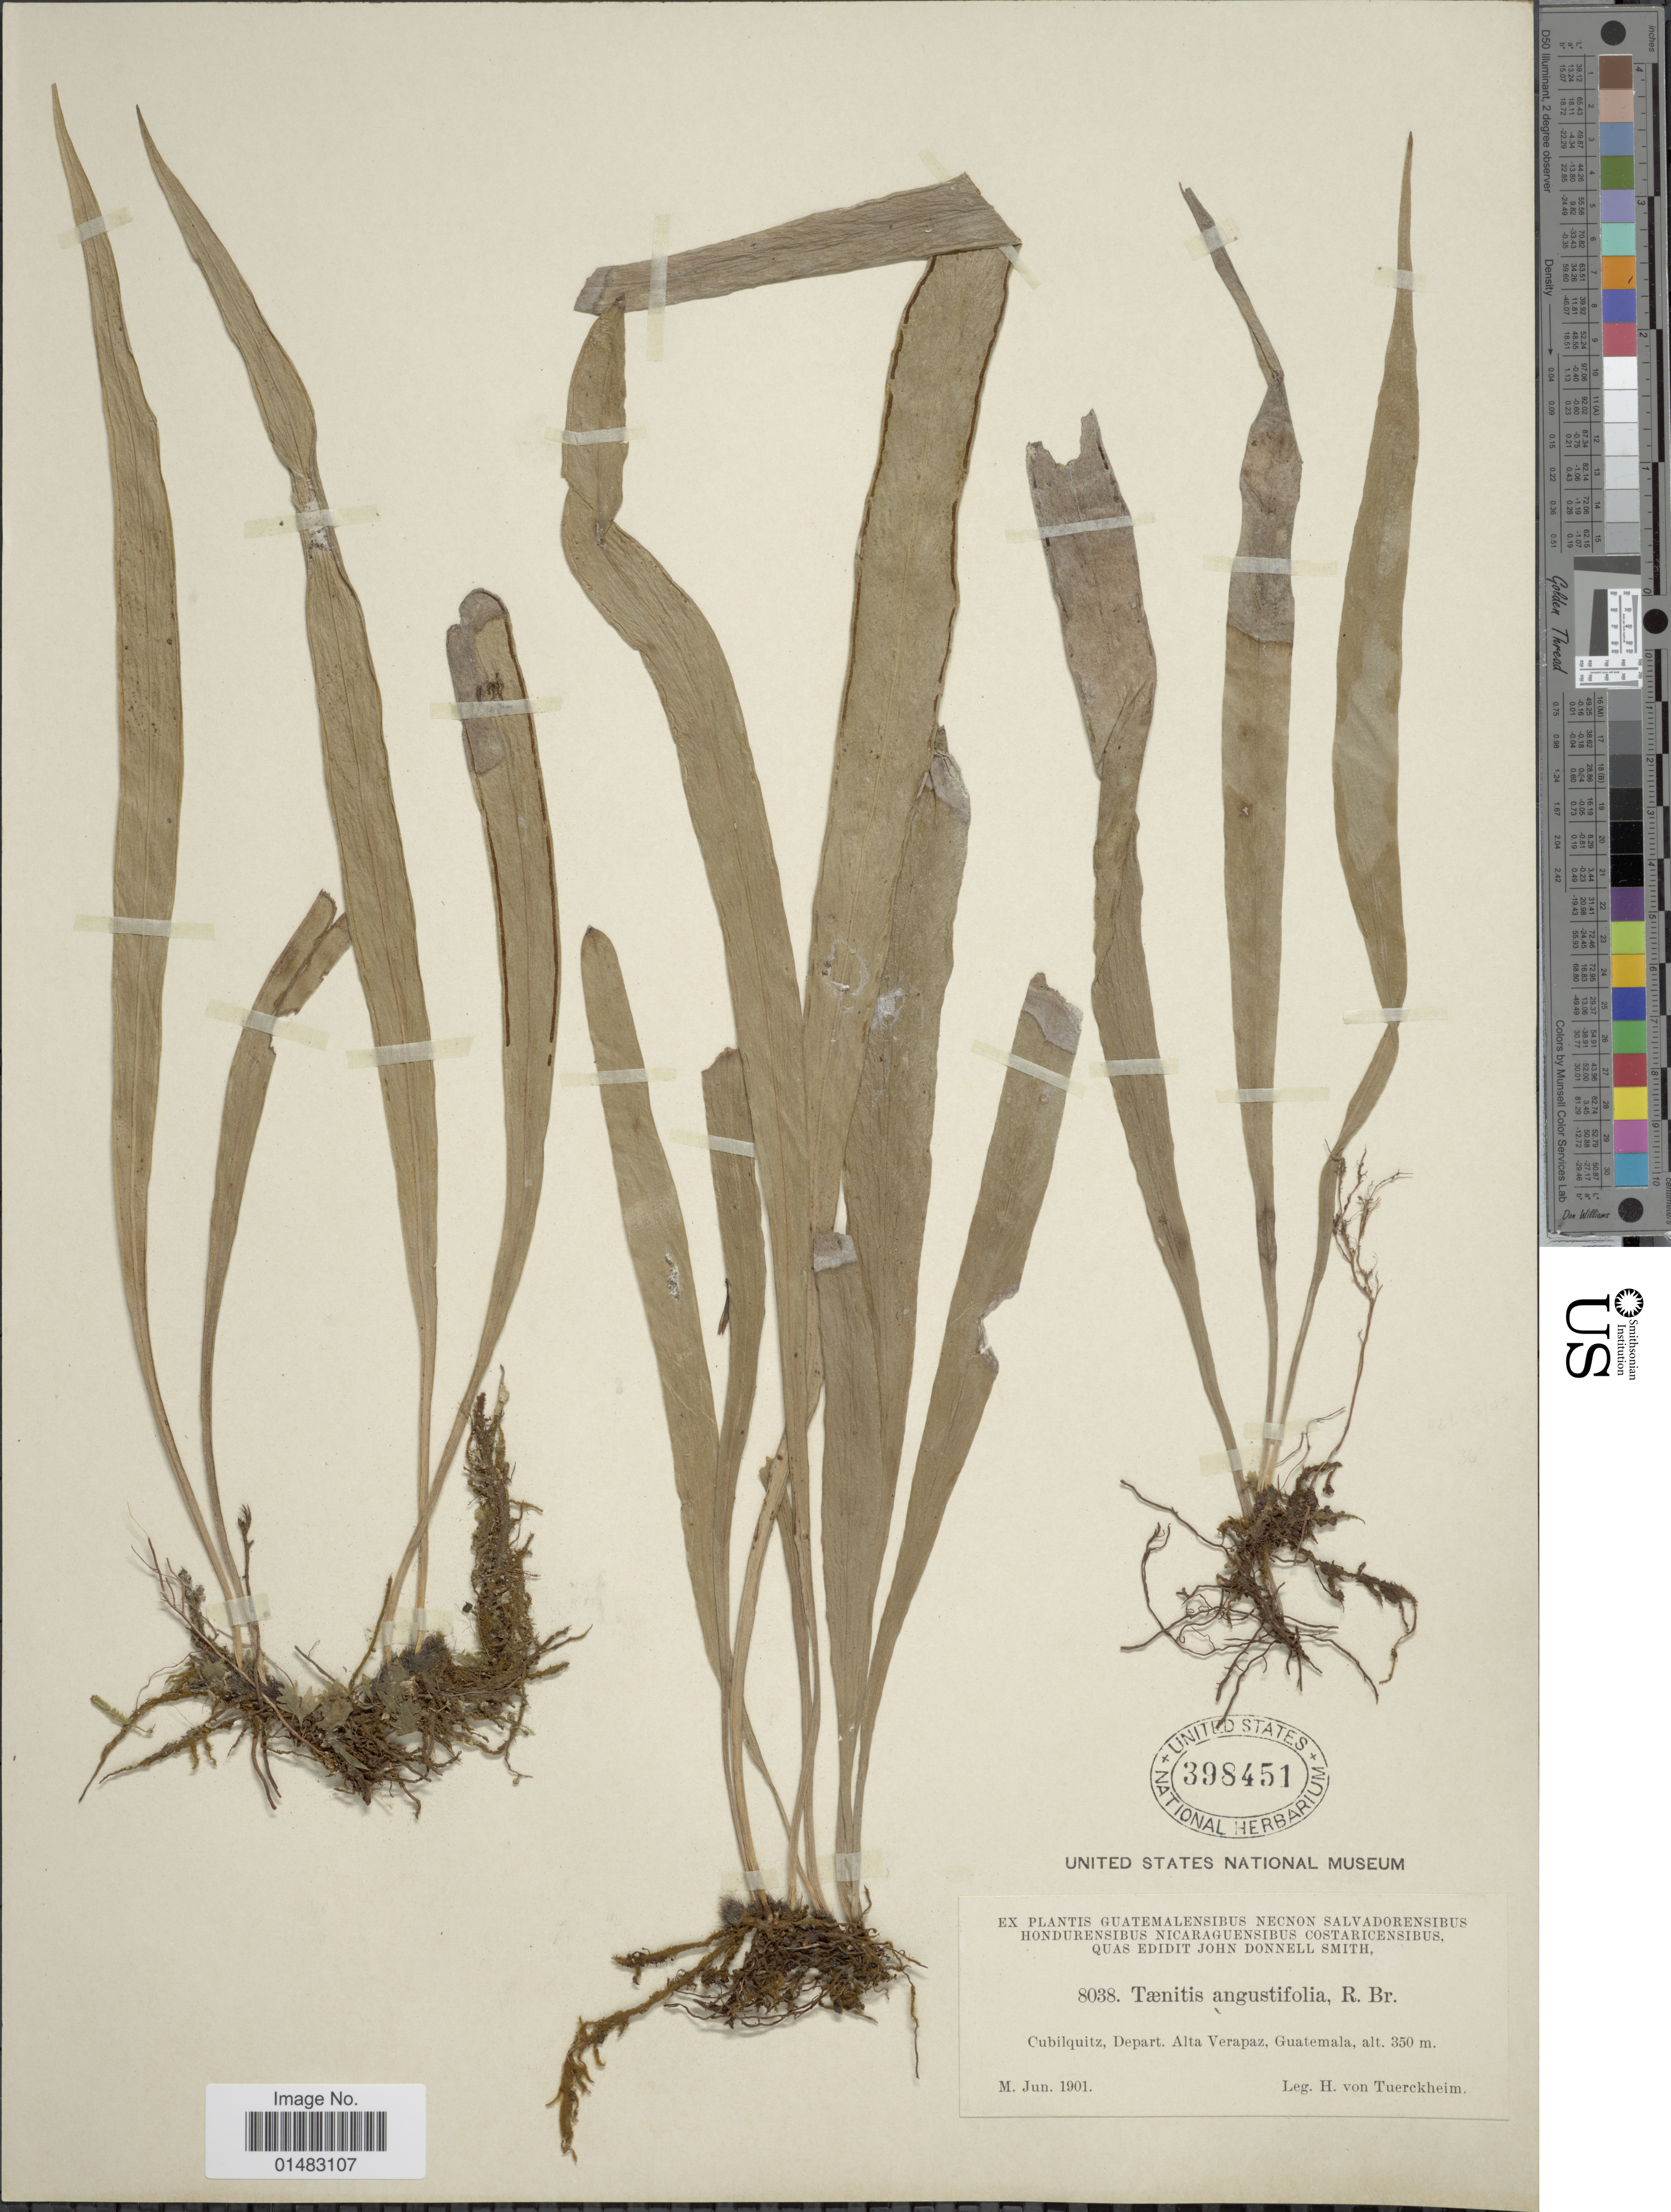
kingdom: Plantae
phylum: Tracheophyta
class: Polypodiopsida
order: Polypodiales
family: Pteridaceae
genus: Ananthacorus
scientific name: Ananthacorus angustifolius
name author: (Sw.) Underw. & Maxon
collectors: H. von Tuerckheim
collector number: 8038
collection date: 1901-06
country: Guatemala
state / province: Alta Verapaz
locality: Cubilquitz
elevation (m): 350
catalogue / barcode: US 398451